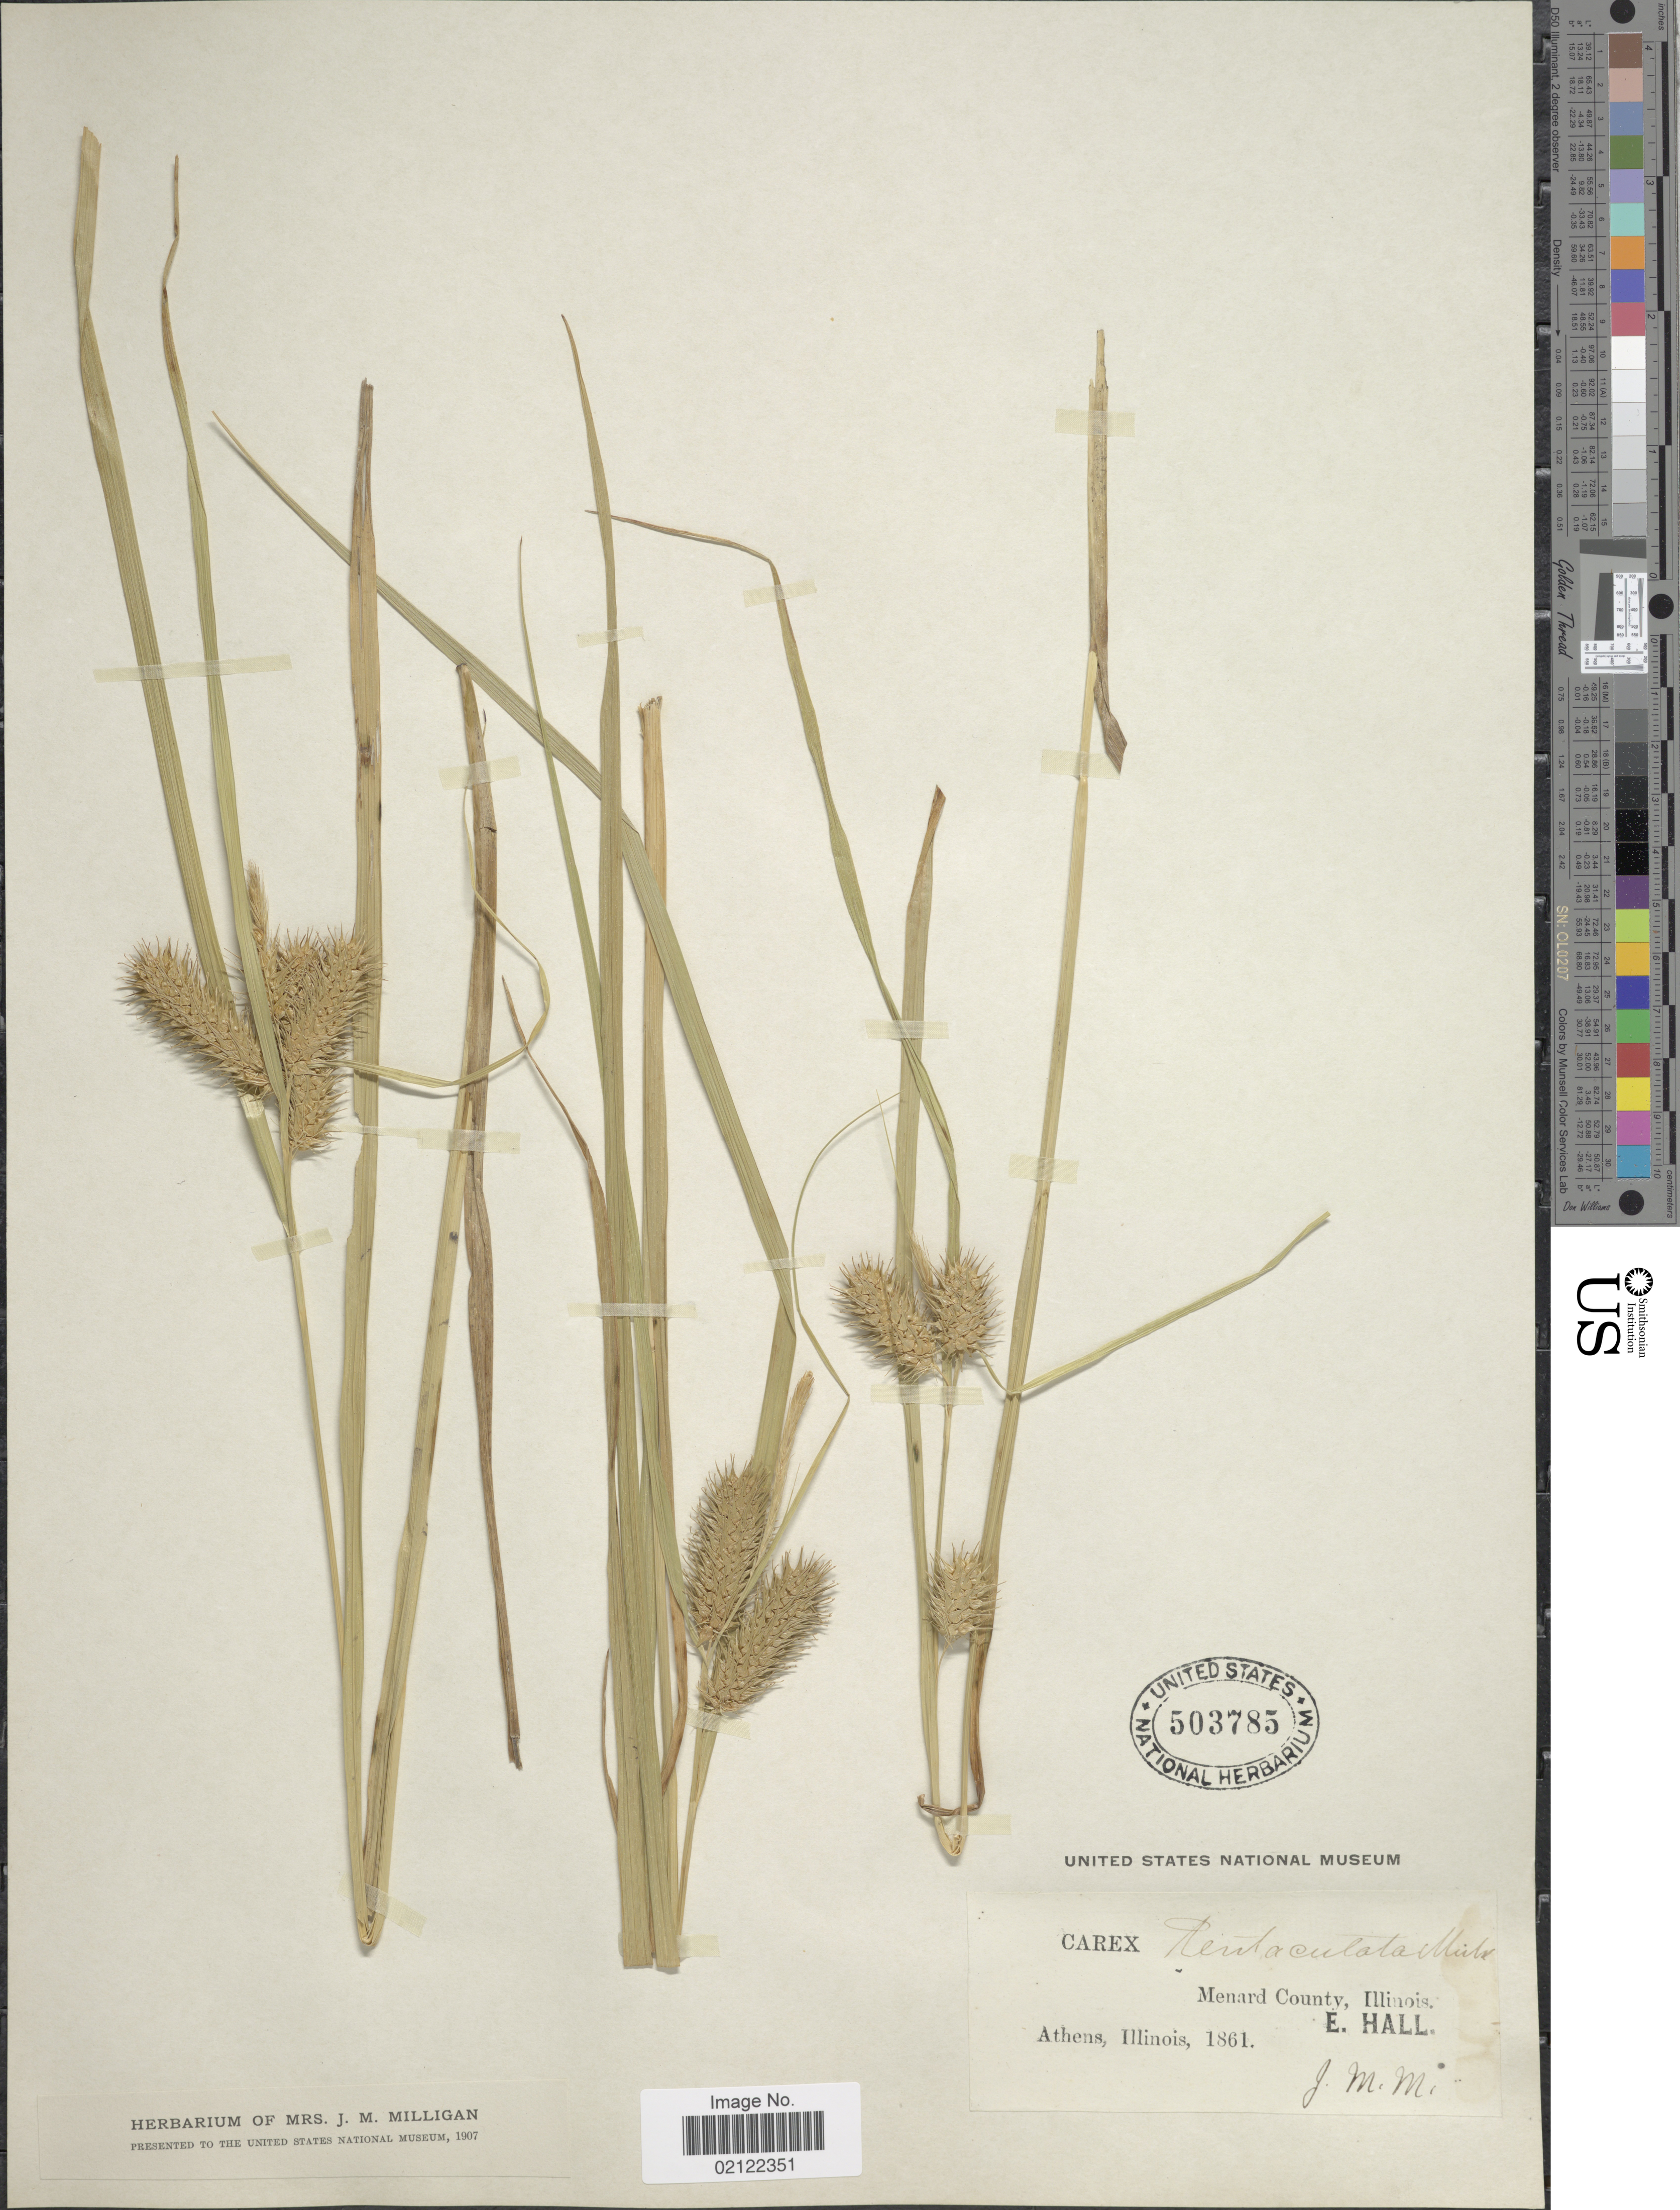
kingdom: Plantae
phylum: Tracheophyta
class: Liliopsida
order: Poales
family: Cyperaceae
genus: Carex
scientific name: Carex lurida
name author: Wahlenb.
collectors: E. Hall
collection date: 1861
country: United States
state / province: Illinois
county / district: Menard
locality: Athens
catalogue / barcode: US 503785